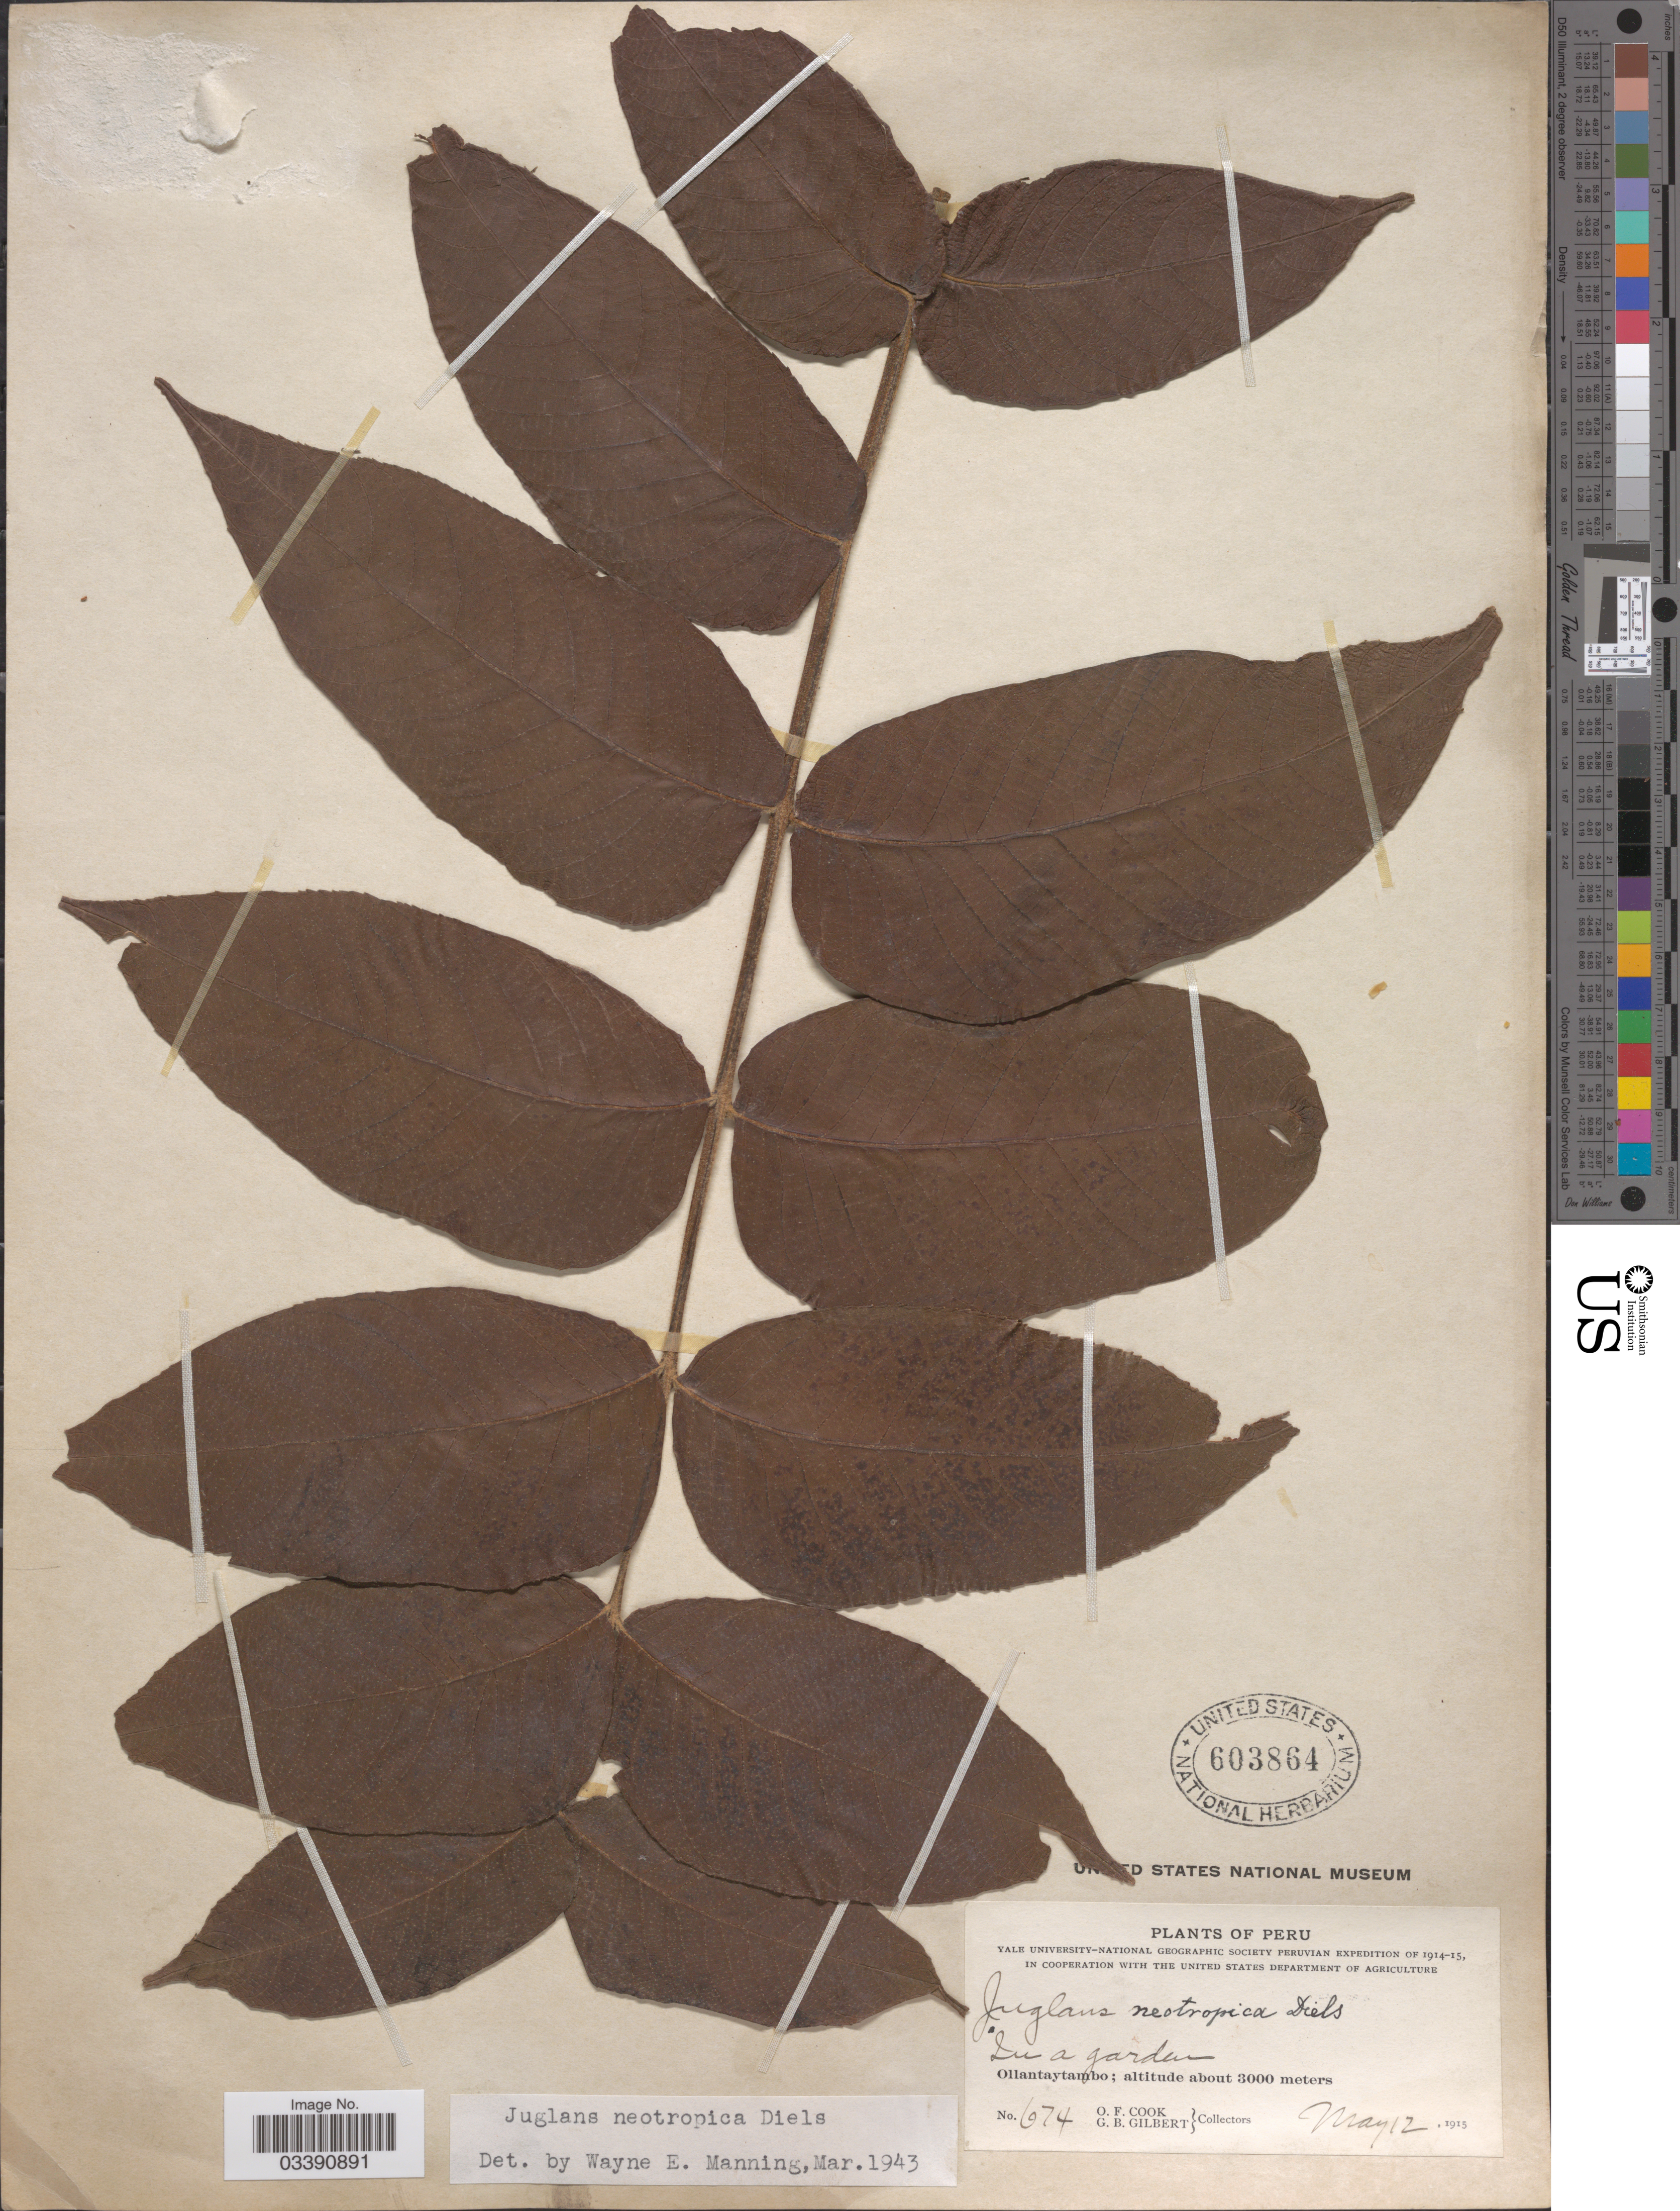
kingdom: Plantae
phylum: Tracheophyta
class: Magnoliopsida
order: Fagales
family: Juglandaceae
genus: Juglans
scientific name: Juglans neotropica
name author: Diels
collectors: O. F. Cook & G. B. Gilbert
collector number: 674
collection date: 1915-05-12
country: Peru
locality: Ollantaytambo.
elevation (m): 3000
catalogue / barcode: US 603864